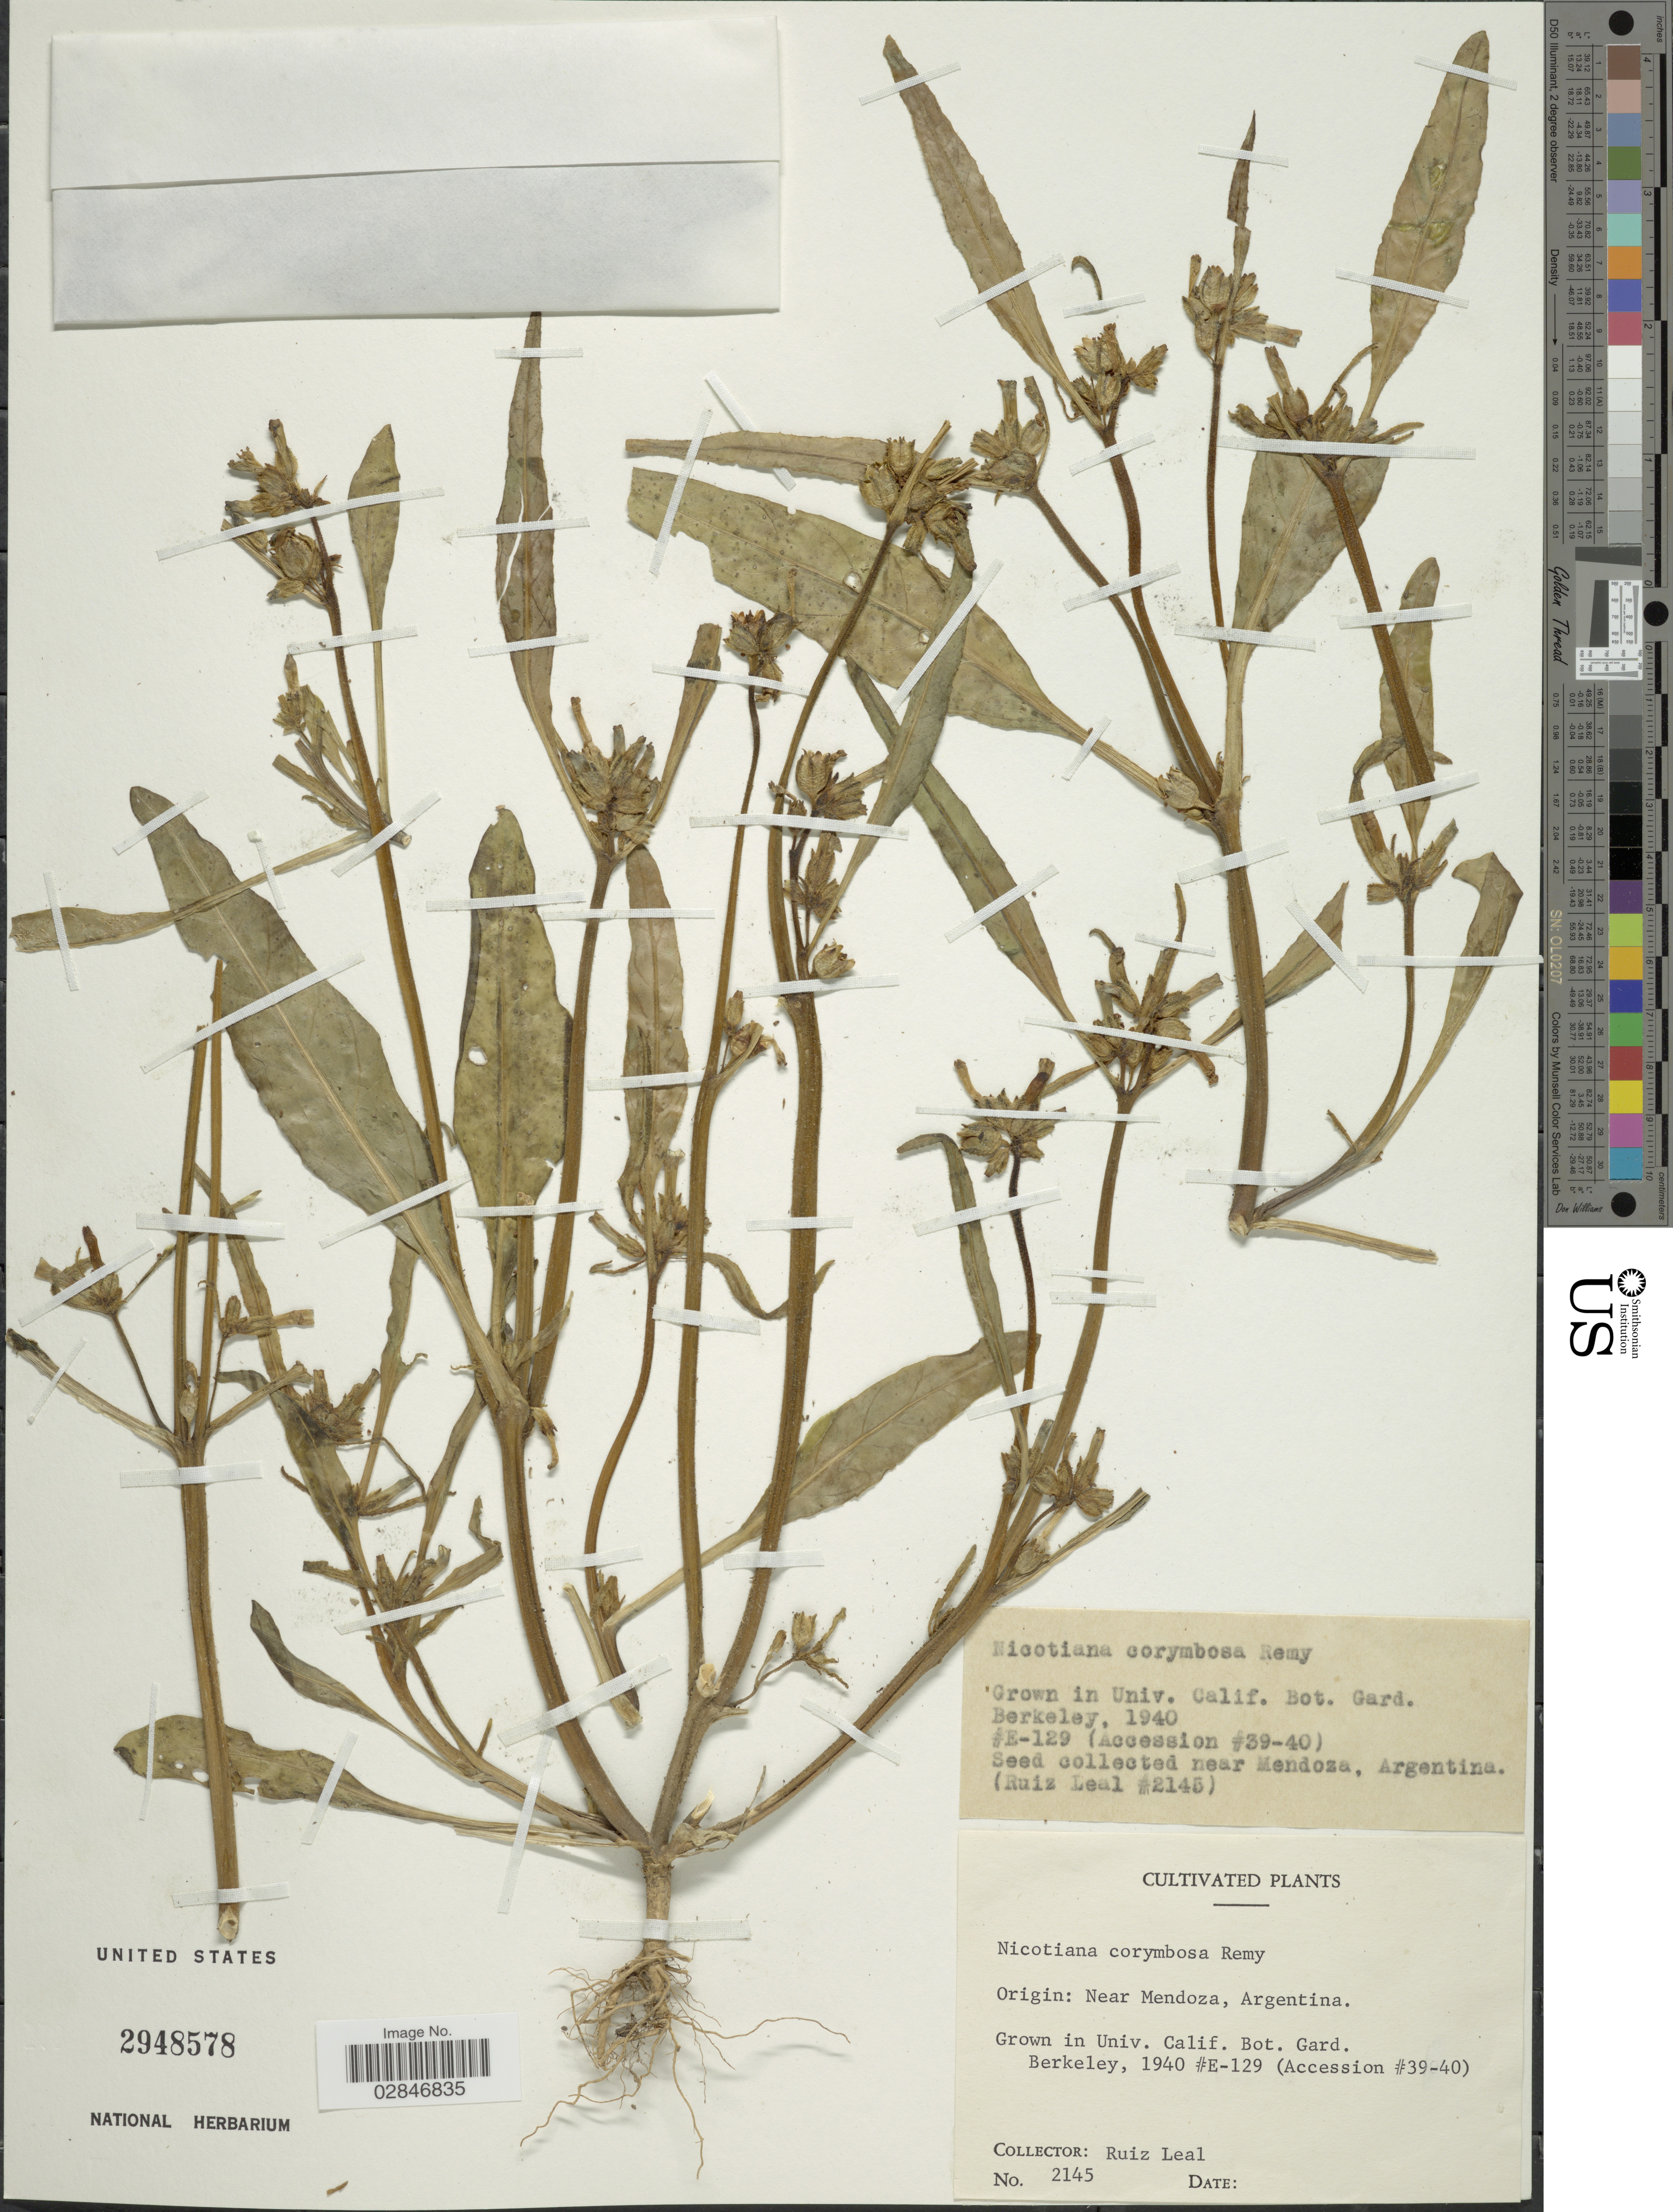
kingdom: Plantae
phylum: Tracheophyta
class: Magnoliopsida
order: Solanales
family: Solanaceae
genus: Nicotiana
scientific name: Nicotiana corymbosa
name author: J. Rémy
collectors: R. Ruíz Leal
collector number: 2145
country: United States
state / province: California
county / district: Alameda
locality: Grown in Univ. Calif. Bot. Gard. Berkeley.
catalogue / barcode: US 2948578